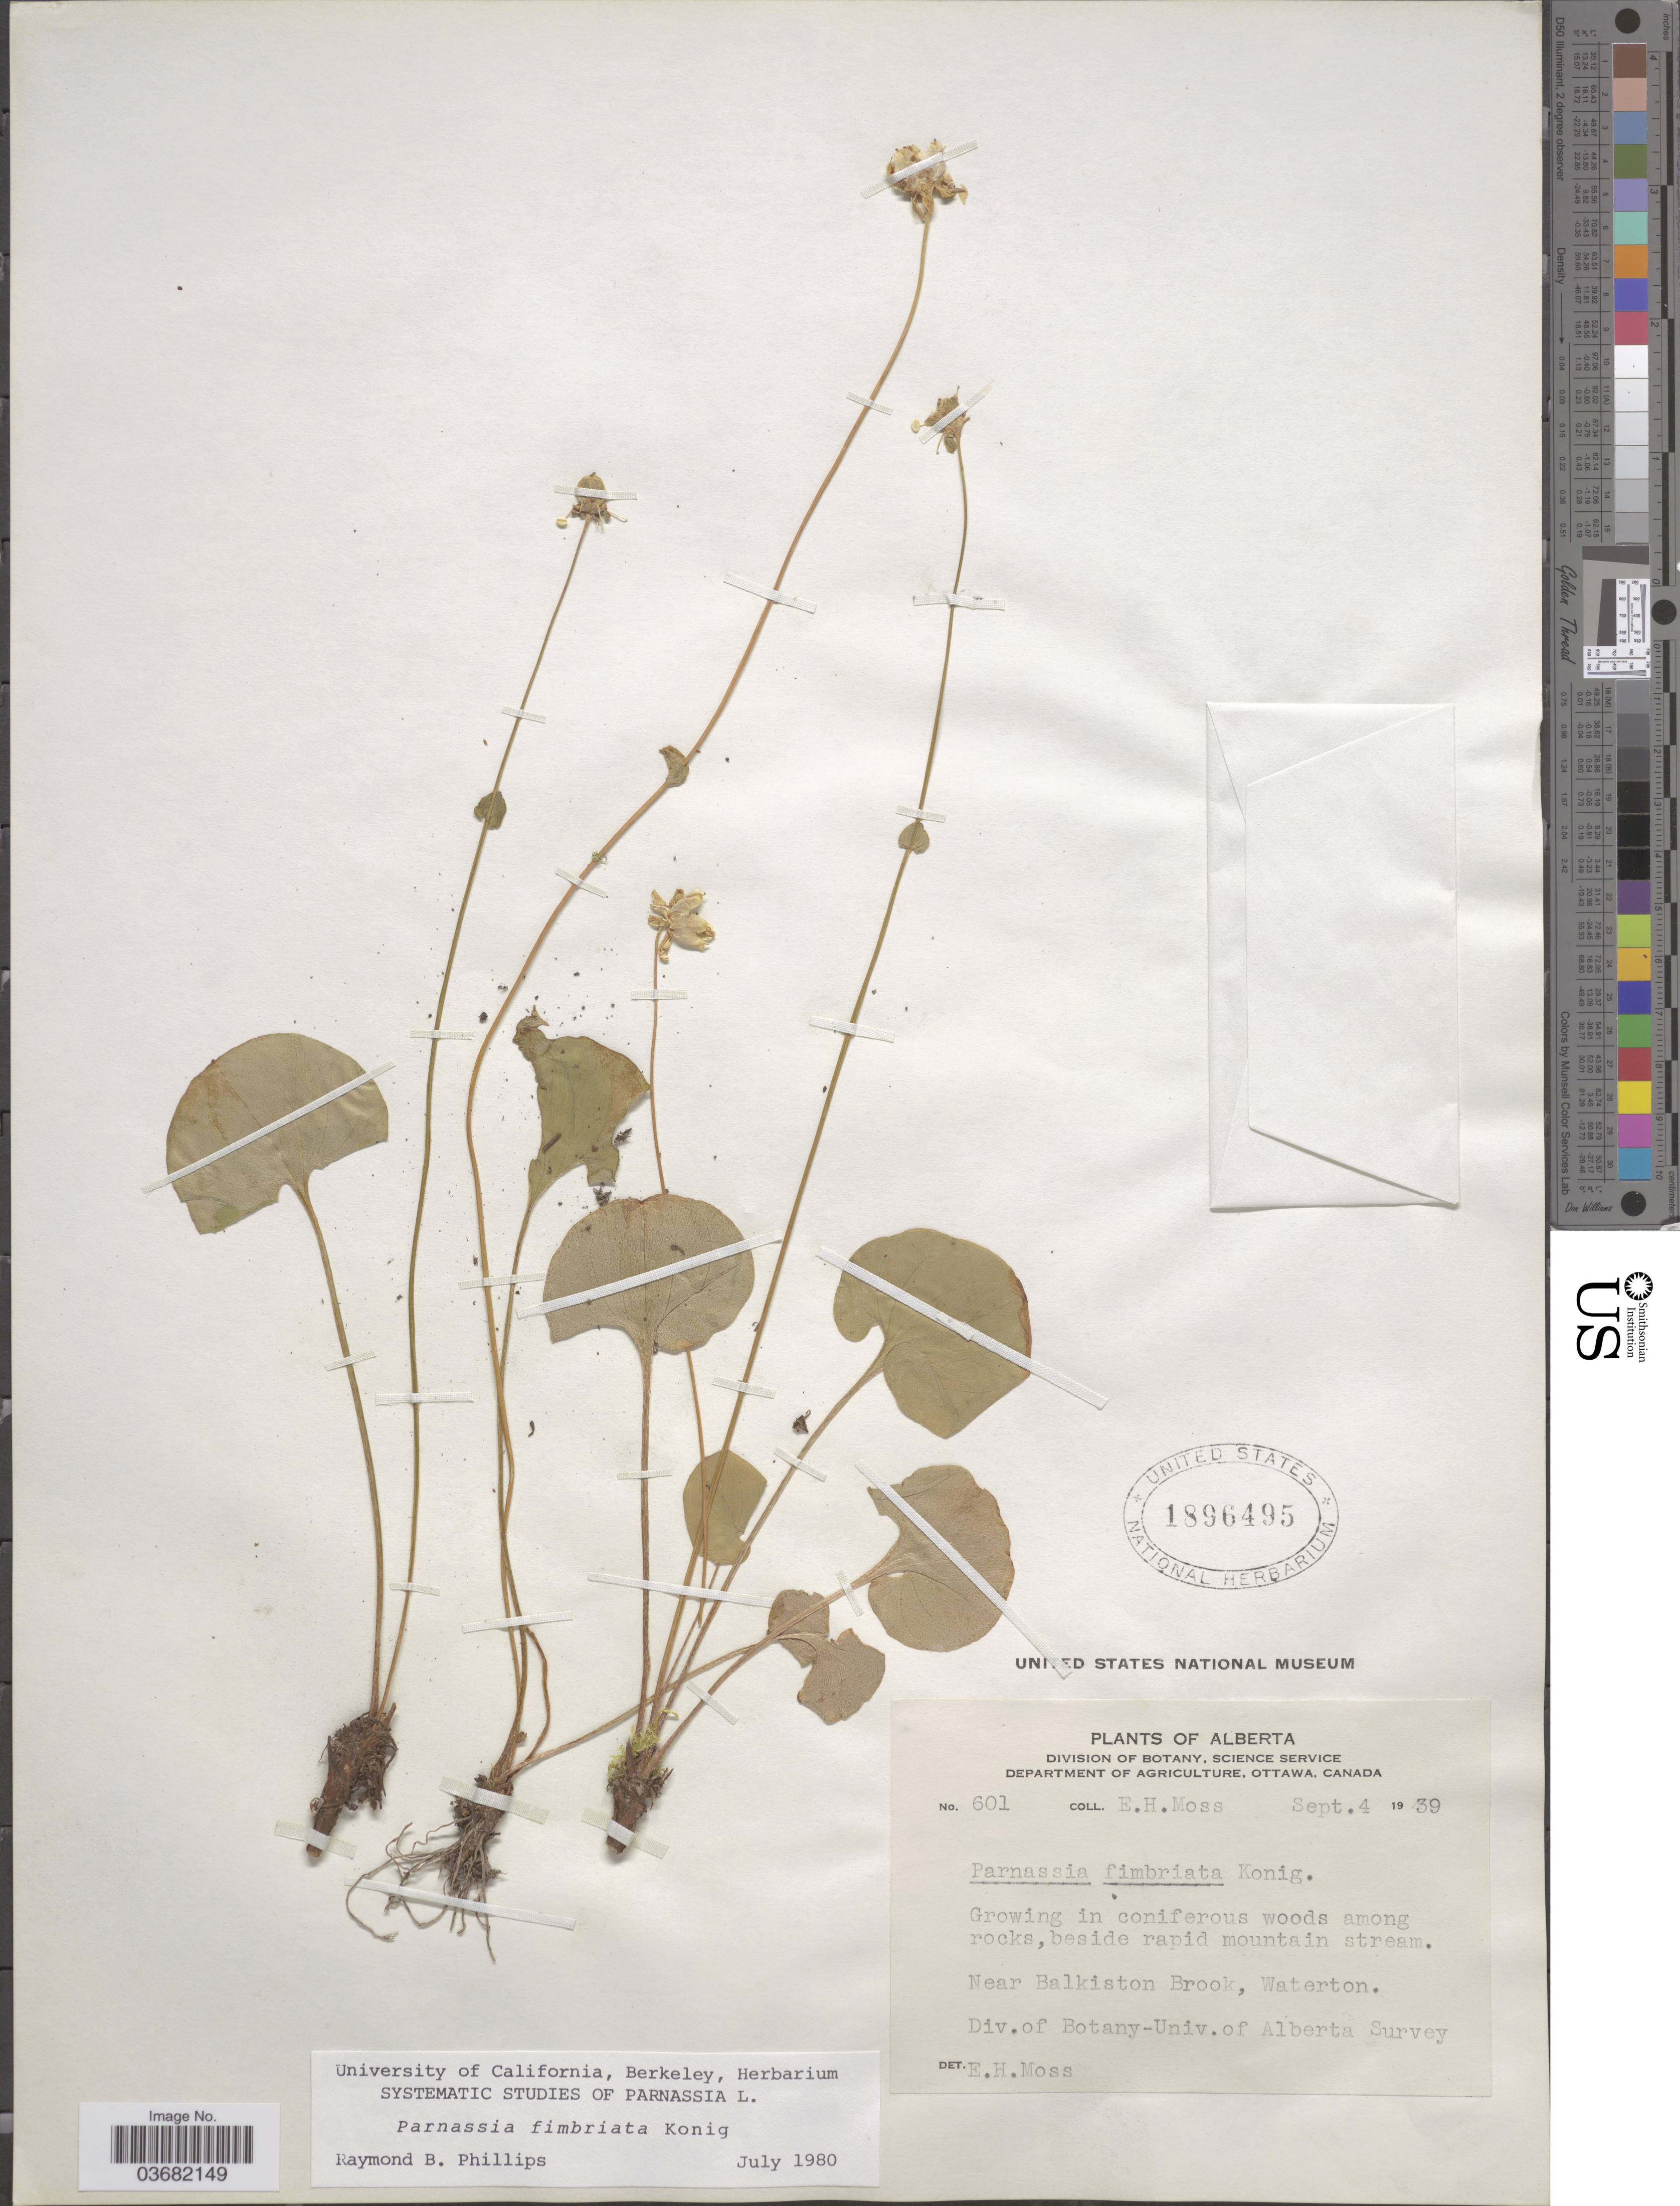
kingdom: Plantae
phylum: Tracheophyta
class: Magnoliopsida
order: Celastrales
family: Parnassiaceae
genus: Parnassia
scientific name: Parnassia fimbriata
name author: K.D. Koenig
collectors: E. Moss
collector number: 601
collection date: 1939-09-04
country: Canada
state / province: Alberta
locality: Near Balkiston Brook, Waterton. Div.of Botany-Univ.of Alberta Survey.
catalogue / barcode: US 1896495